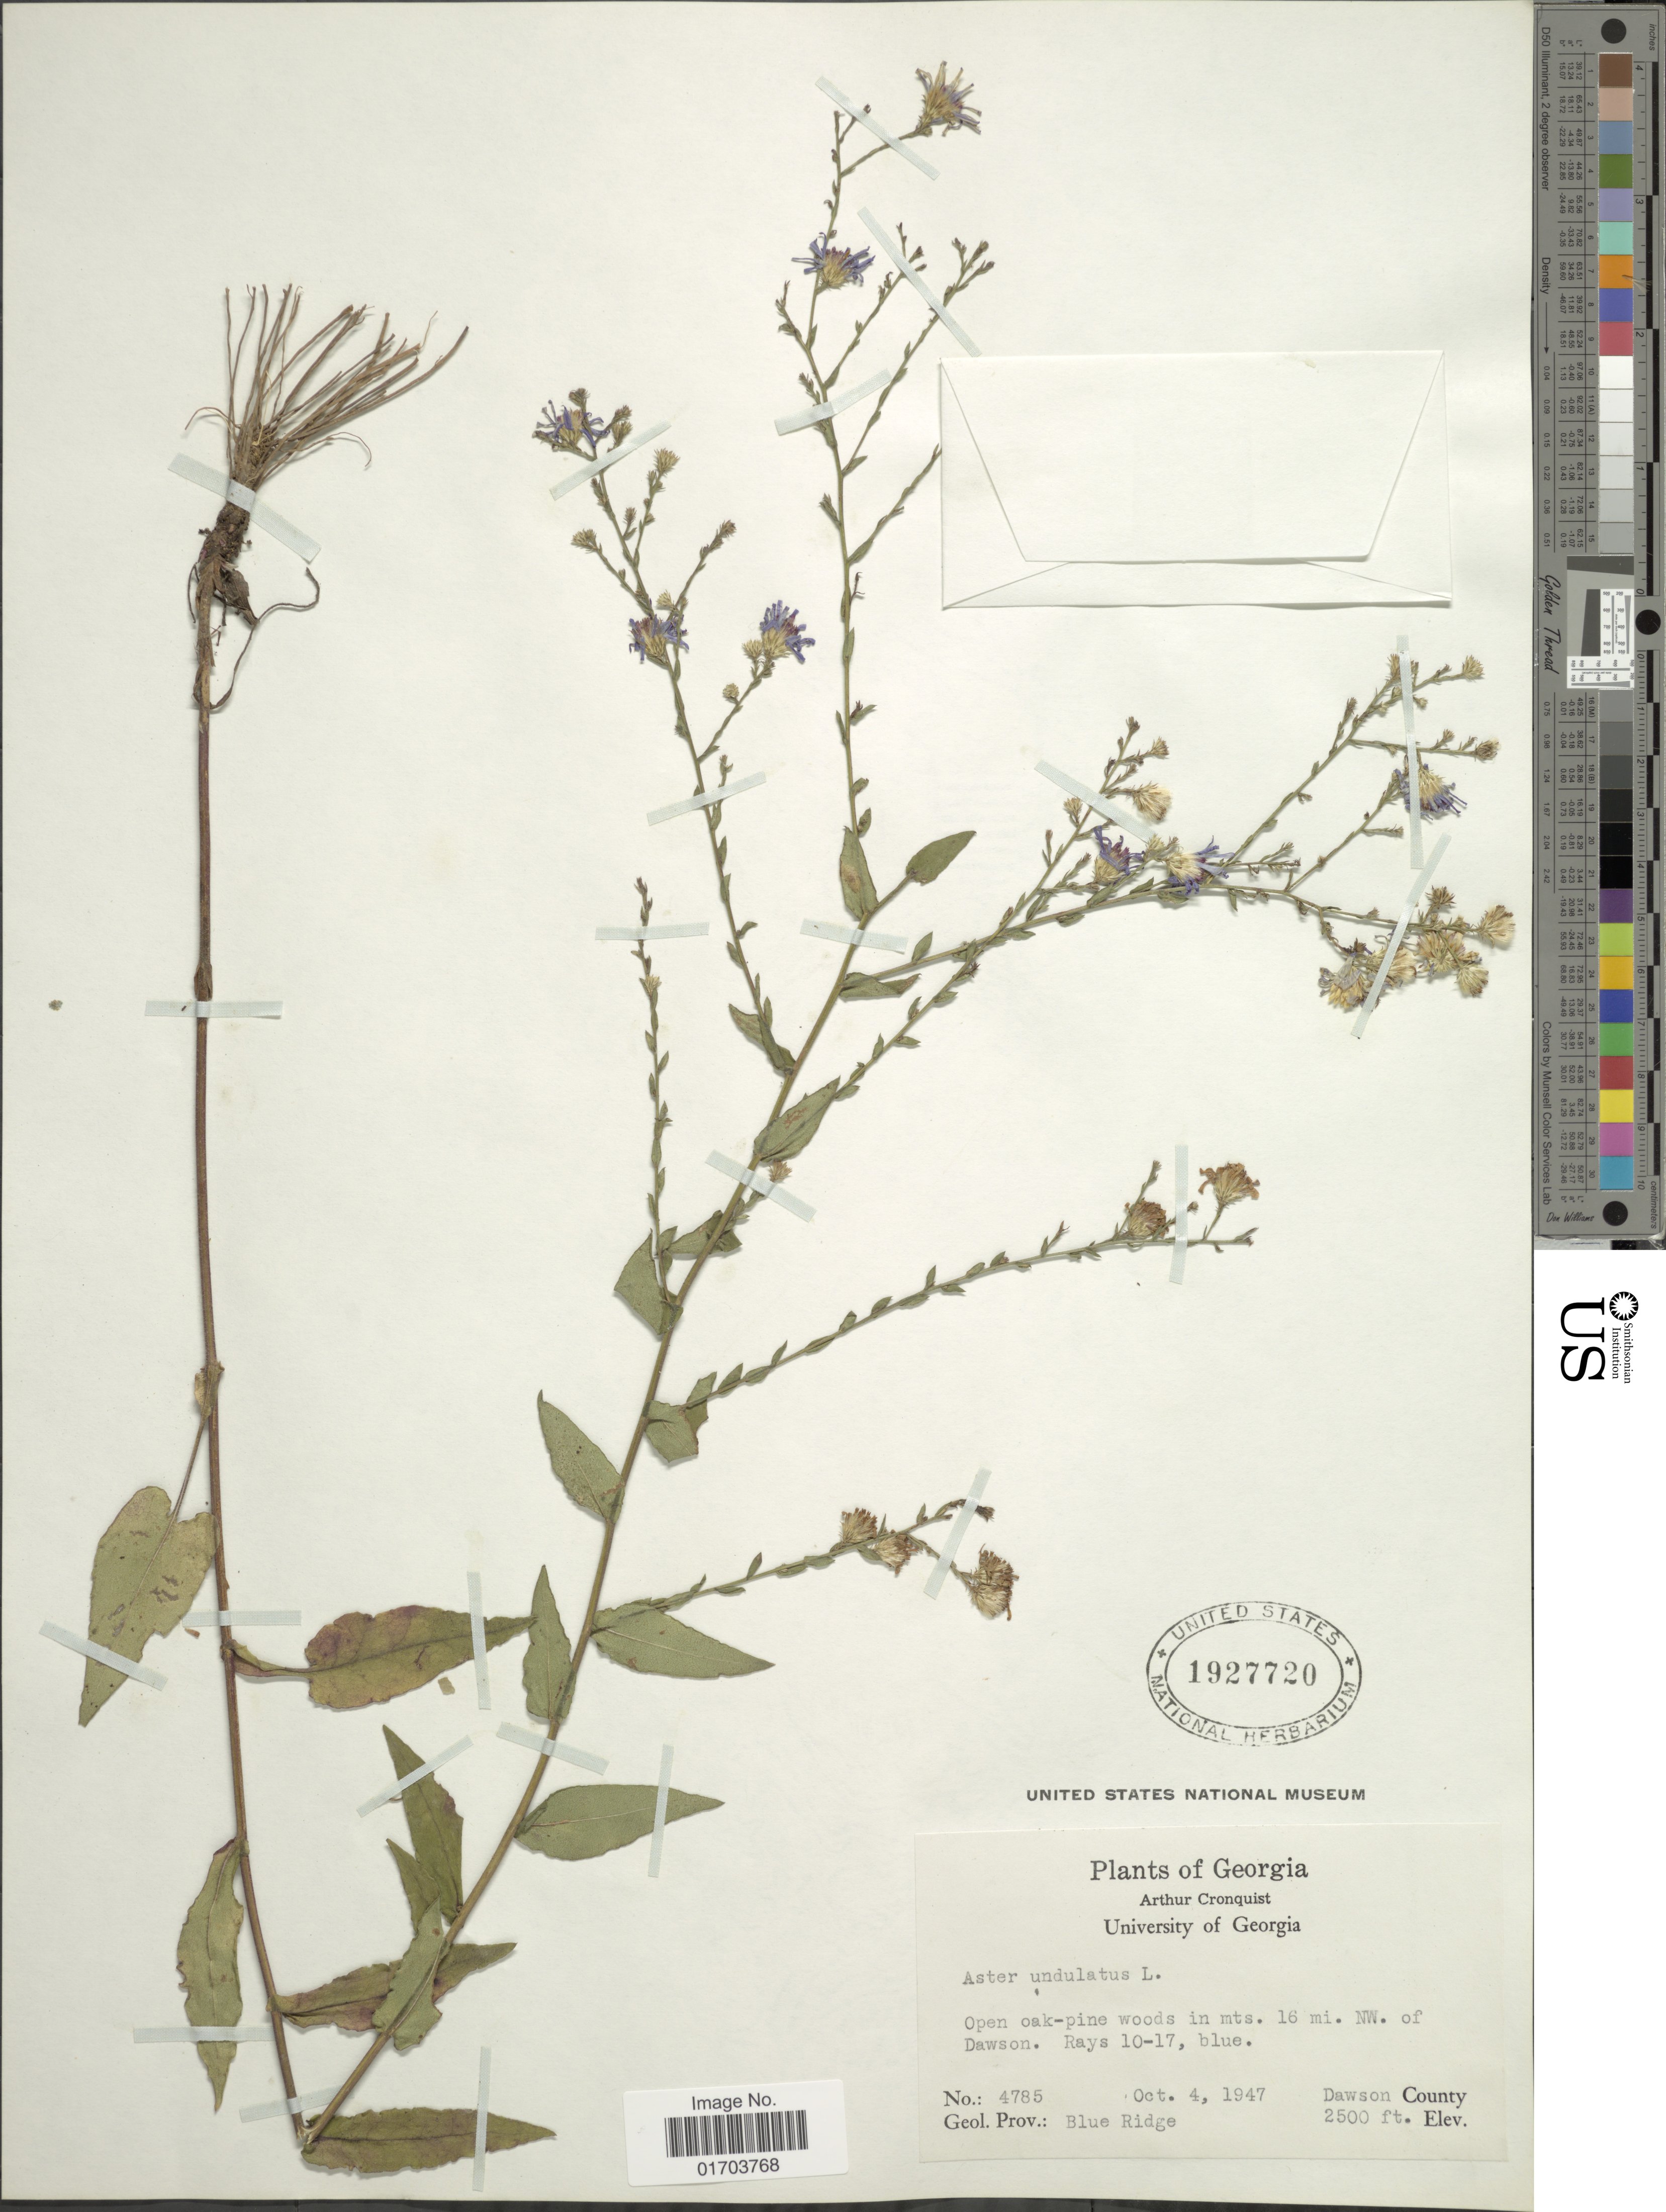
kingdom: Plantae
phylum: Tracheophyta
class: Magnoliopsida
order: Asterales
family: Asteraceae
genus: Symphyotrichum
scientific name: Symphyotrichum undulatum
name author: (L.) G.L. Nesom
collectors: A. J. Cronquist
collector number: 4785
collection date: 1947-10-04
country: United States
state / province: Georgia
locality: Open oak-pine woods in mts. 16 mi NW of Dawson. Rays 10-17, blue, Dawson County, Geol. Prov. : Blue Ridge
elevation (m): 762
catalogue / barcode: US 1927720